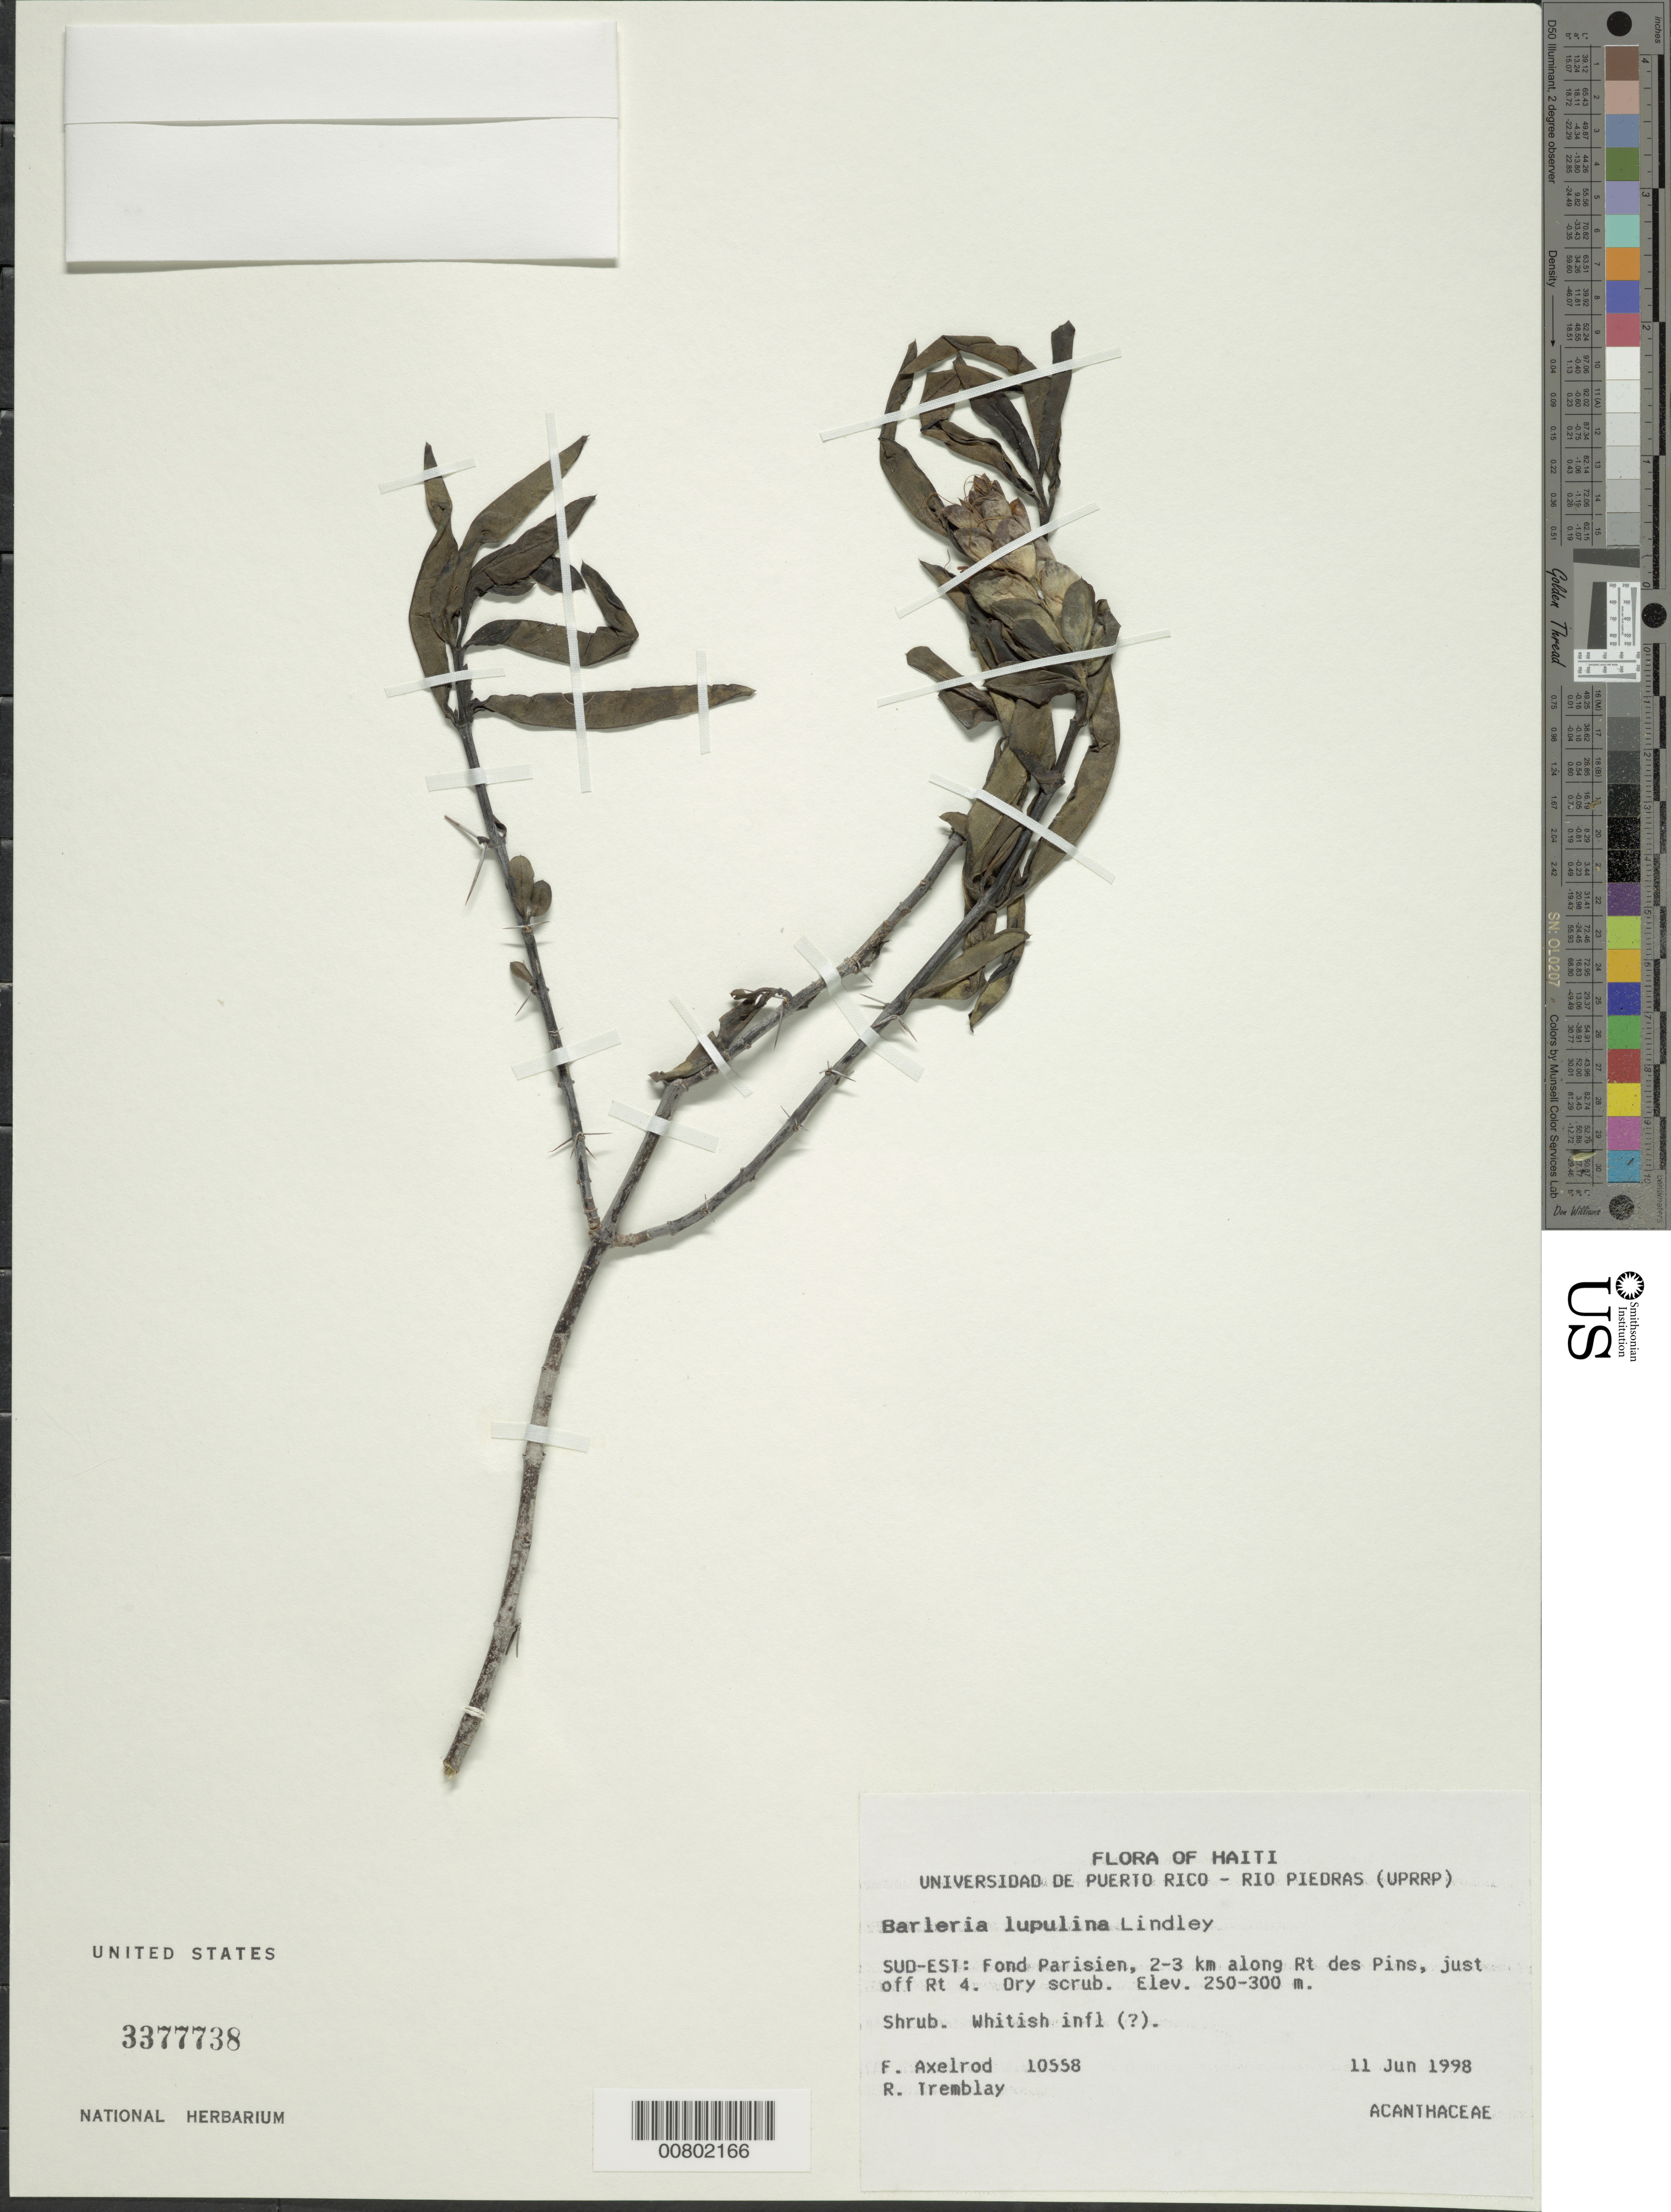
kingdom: Plantae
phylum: Tracheophyta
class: Magnoliopsida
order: Lamiales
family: Acanthaceae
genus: Barleria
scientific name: Barleria lupulina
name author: Lindl.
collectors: F. S. Axelrod & R. L. Tremblay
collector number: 10558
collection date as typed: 11 Jun 1998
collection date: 1998-06-11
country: Haiti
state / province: Ouest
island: Hispaniola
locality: Fond Parisien, 2-3 km along Rt des Pins, just off Rt. 4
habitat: Dry scrub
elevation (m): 250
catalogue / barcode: US 3377738